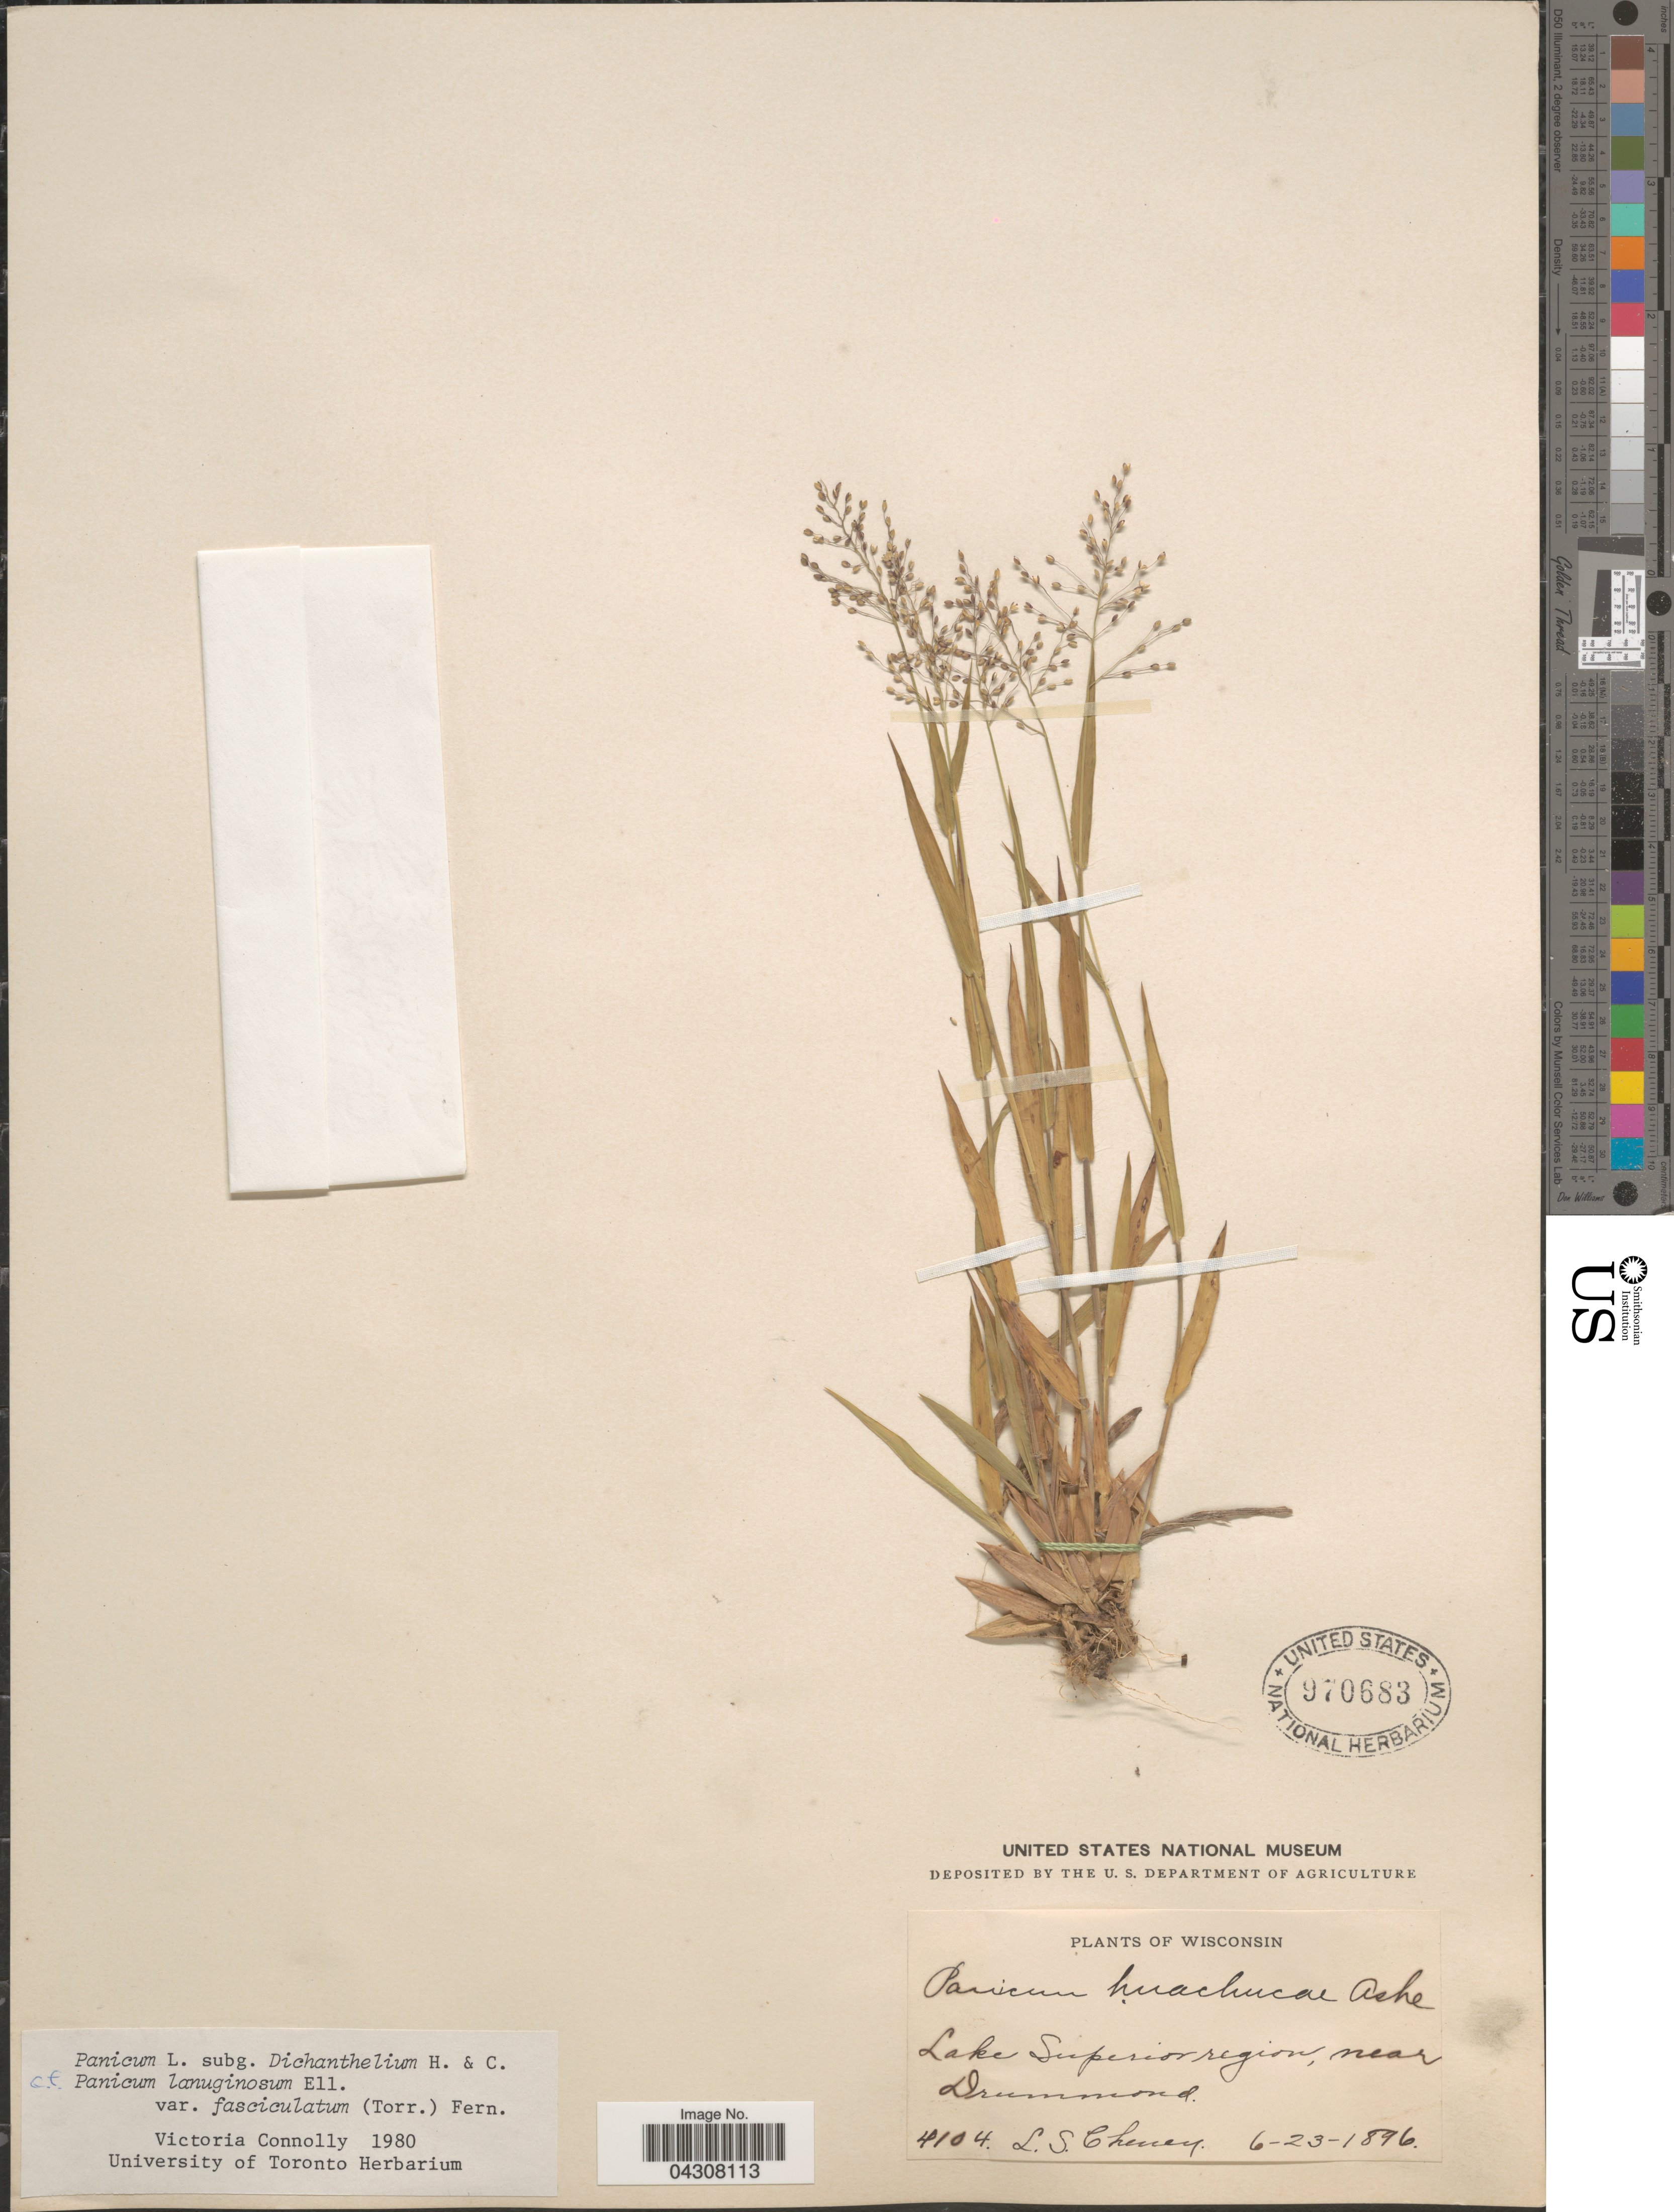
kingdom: Plantae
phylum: Tracheophyta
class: Liliopsida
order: Poales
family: Poaceae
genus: Dichanthelium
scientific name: Dichanthelium acuminatum var. acuminatum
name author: (Sw.) Gould & C.A. Clark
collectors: L. Cheney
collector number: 4104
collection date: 1896-06-23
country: United States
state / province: Wisconsin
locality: Lake Superior region, near Drummond.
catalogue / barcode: US 970683